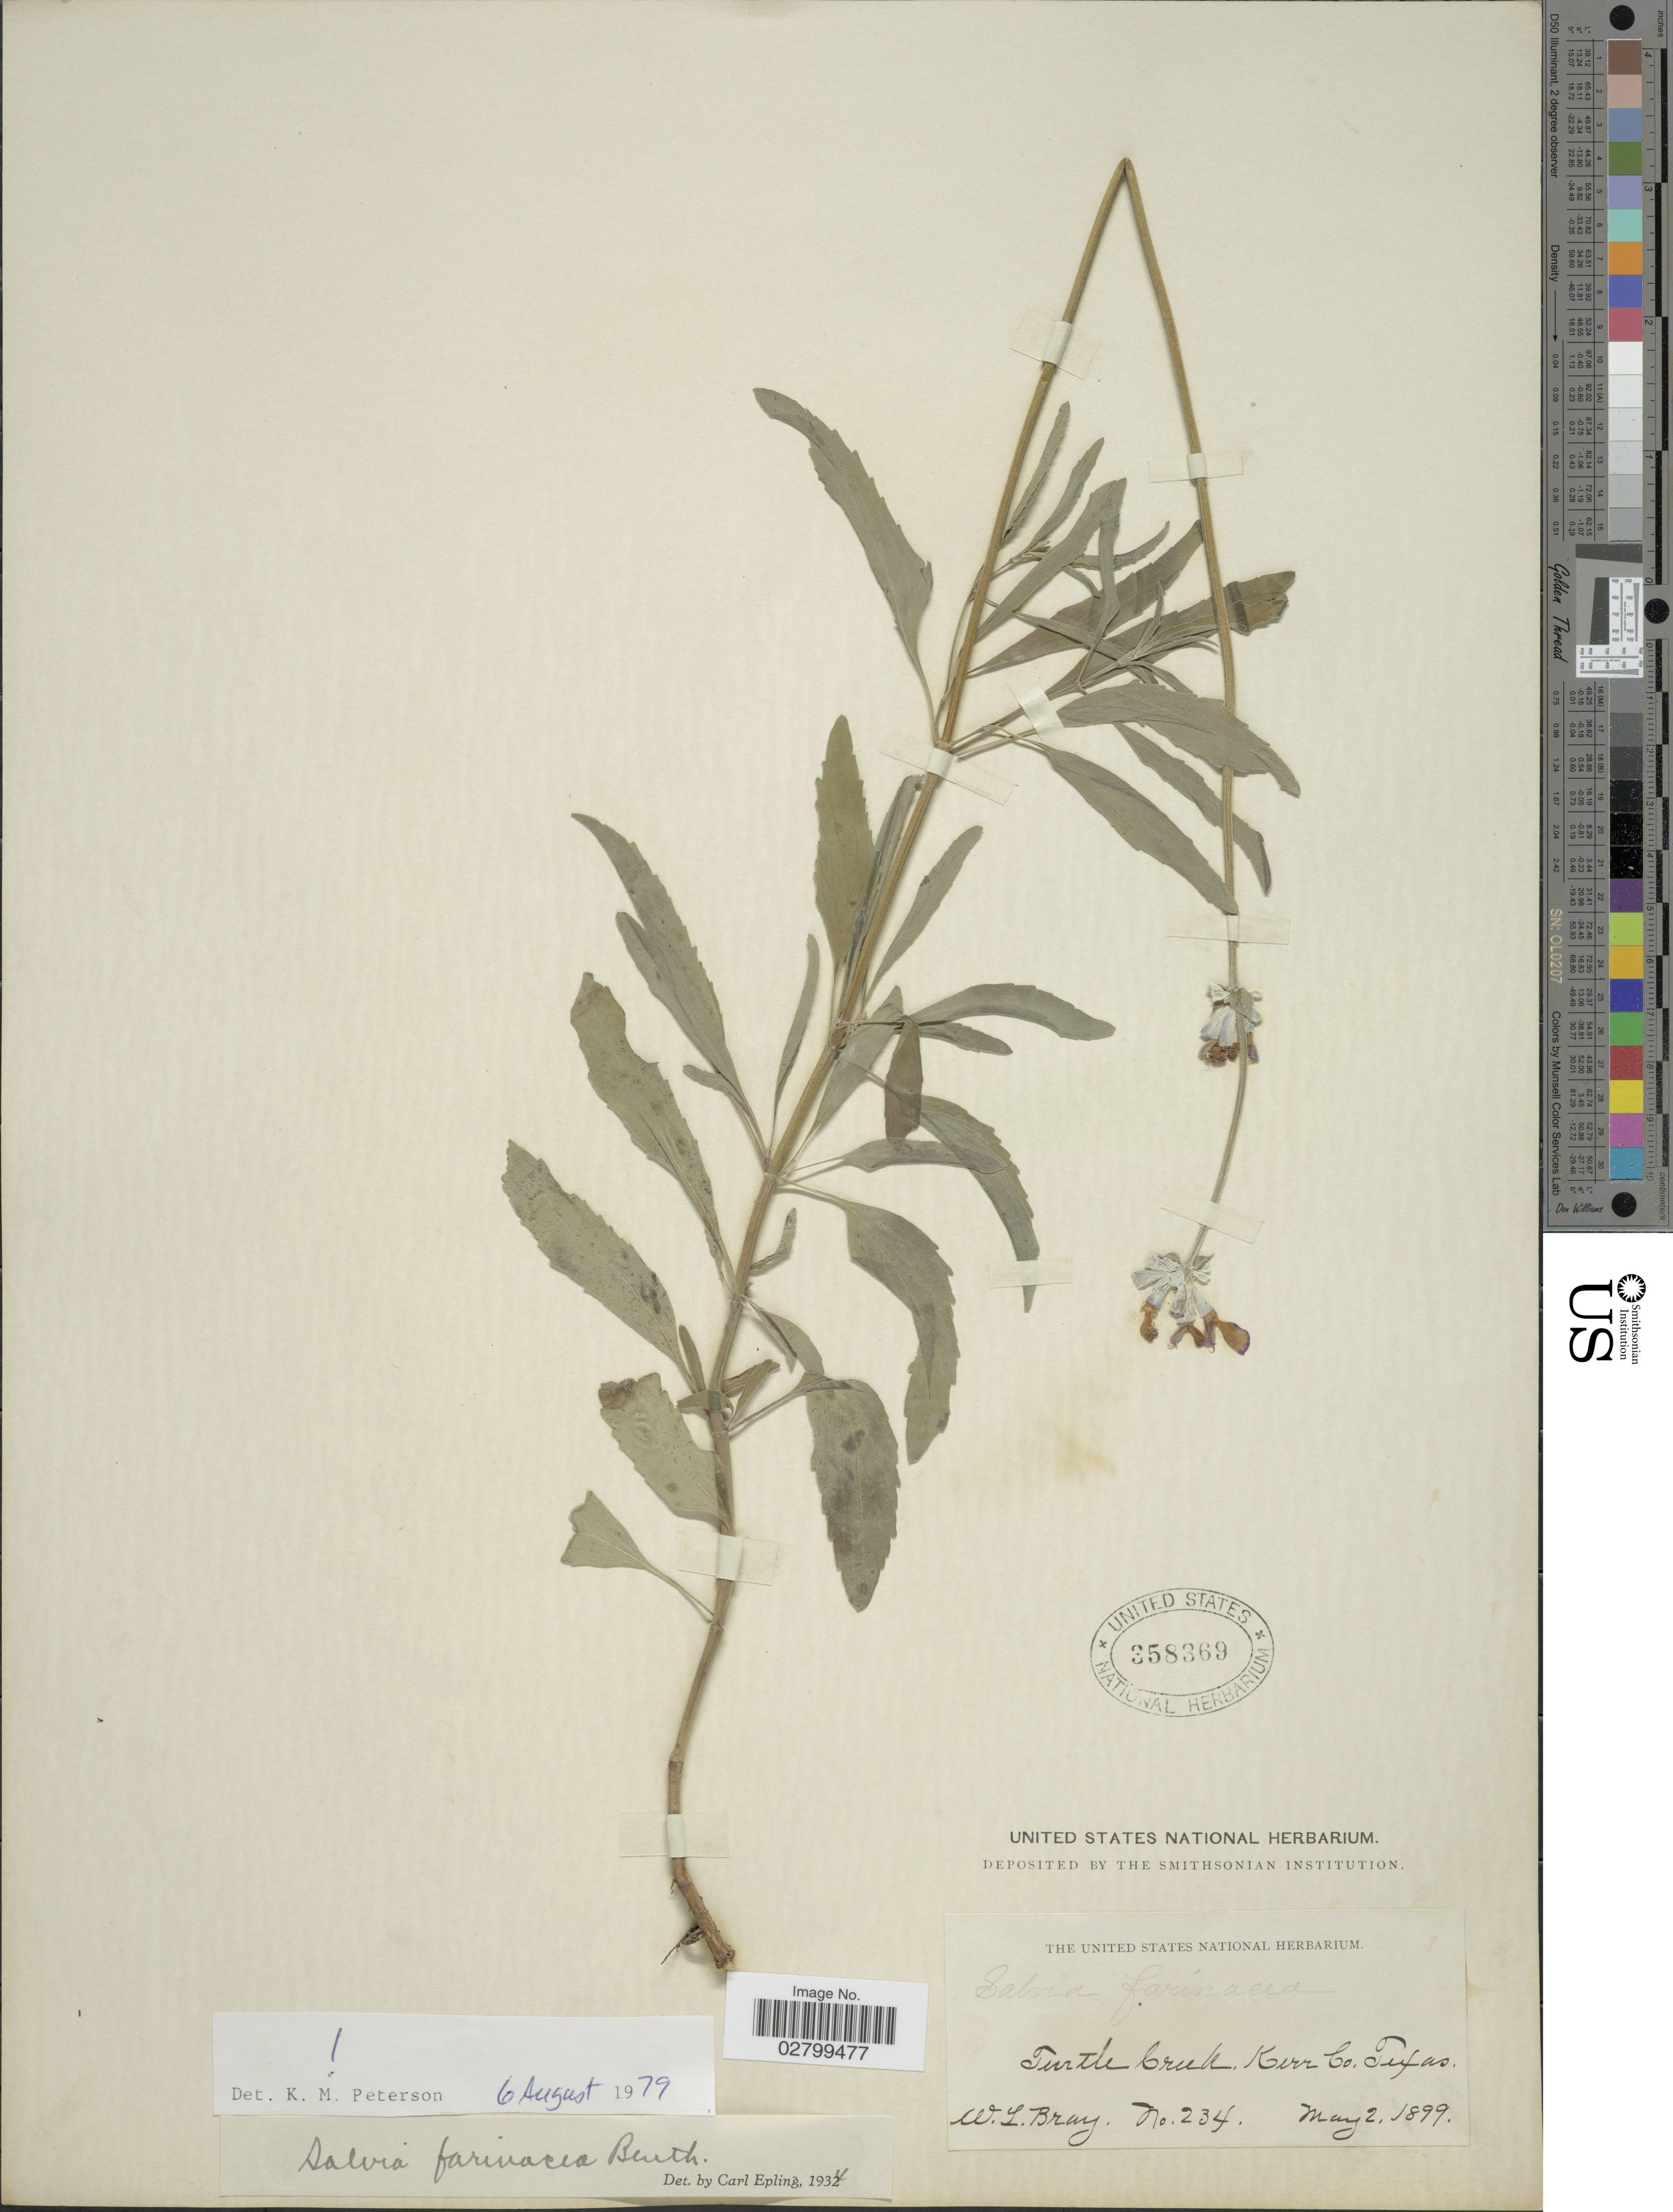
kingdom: Plantae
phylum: Tracheophyta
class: Magnoliopsida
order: Lamiales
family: Lamiaceae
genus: Salvia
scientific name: Salvia farinacea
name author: Benth.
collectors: W. L. Bray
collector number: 234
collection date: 1899-05-02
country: United States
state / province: Texas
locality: Turtle Creek, Kerr Co.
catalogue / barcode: US 358369